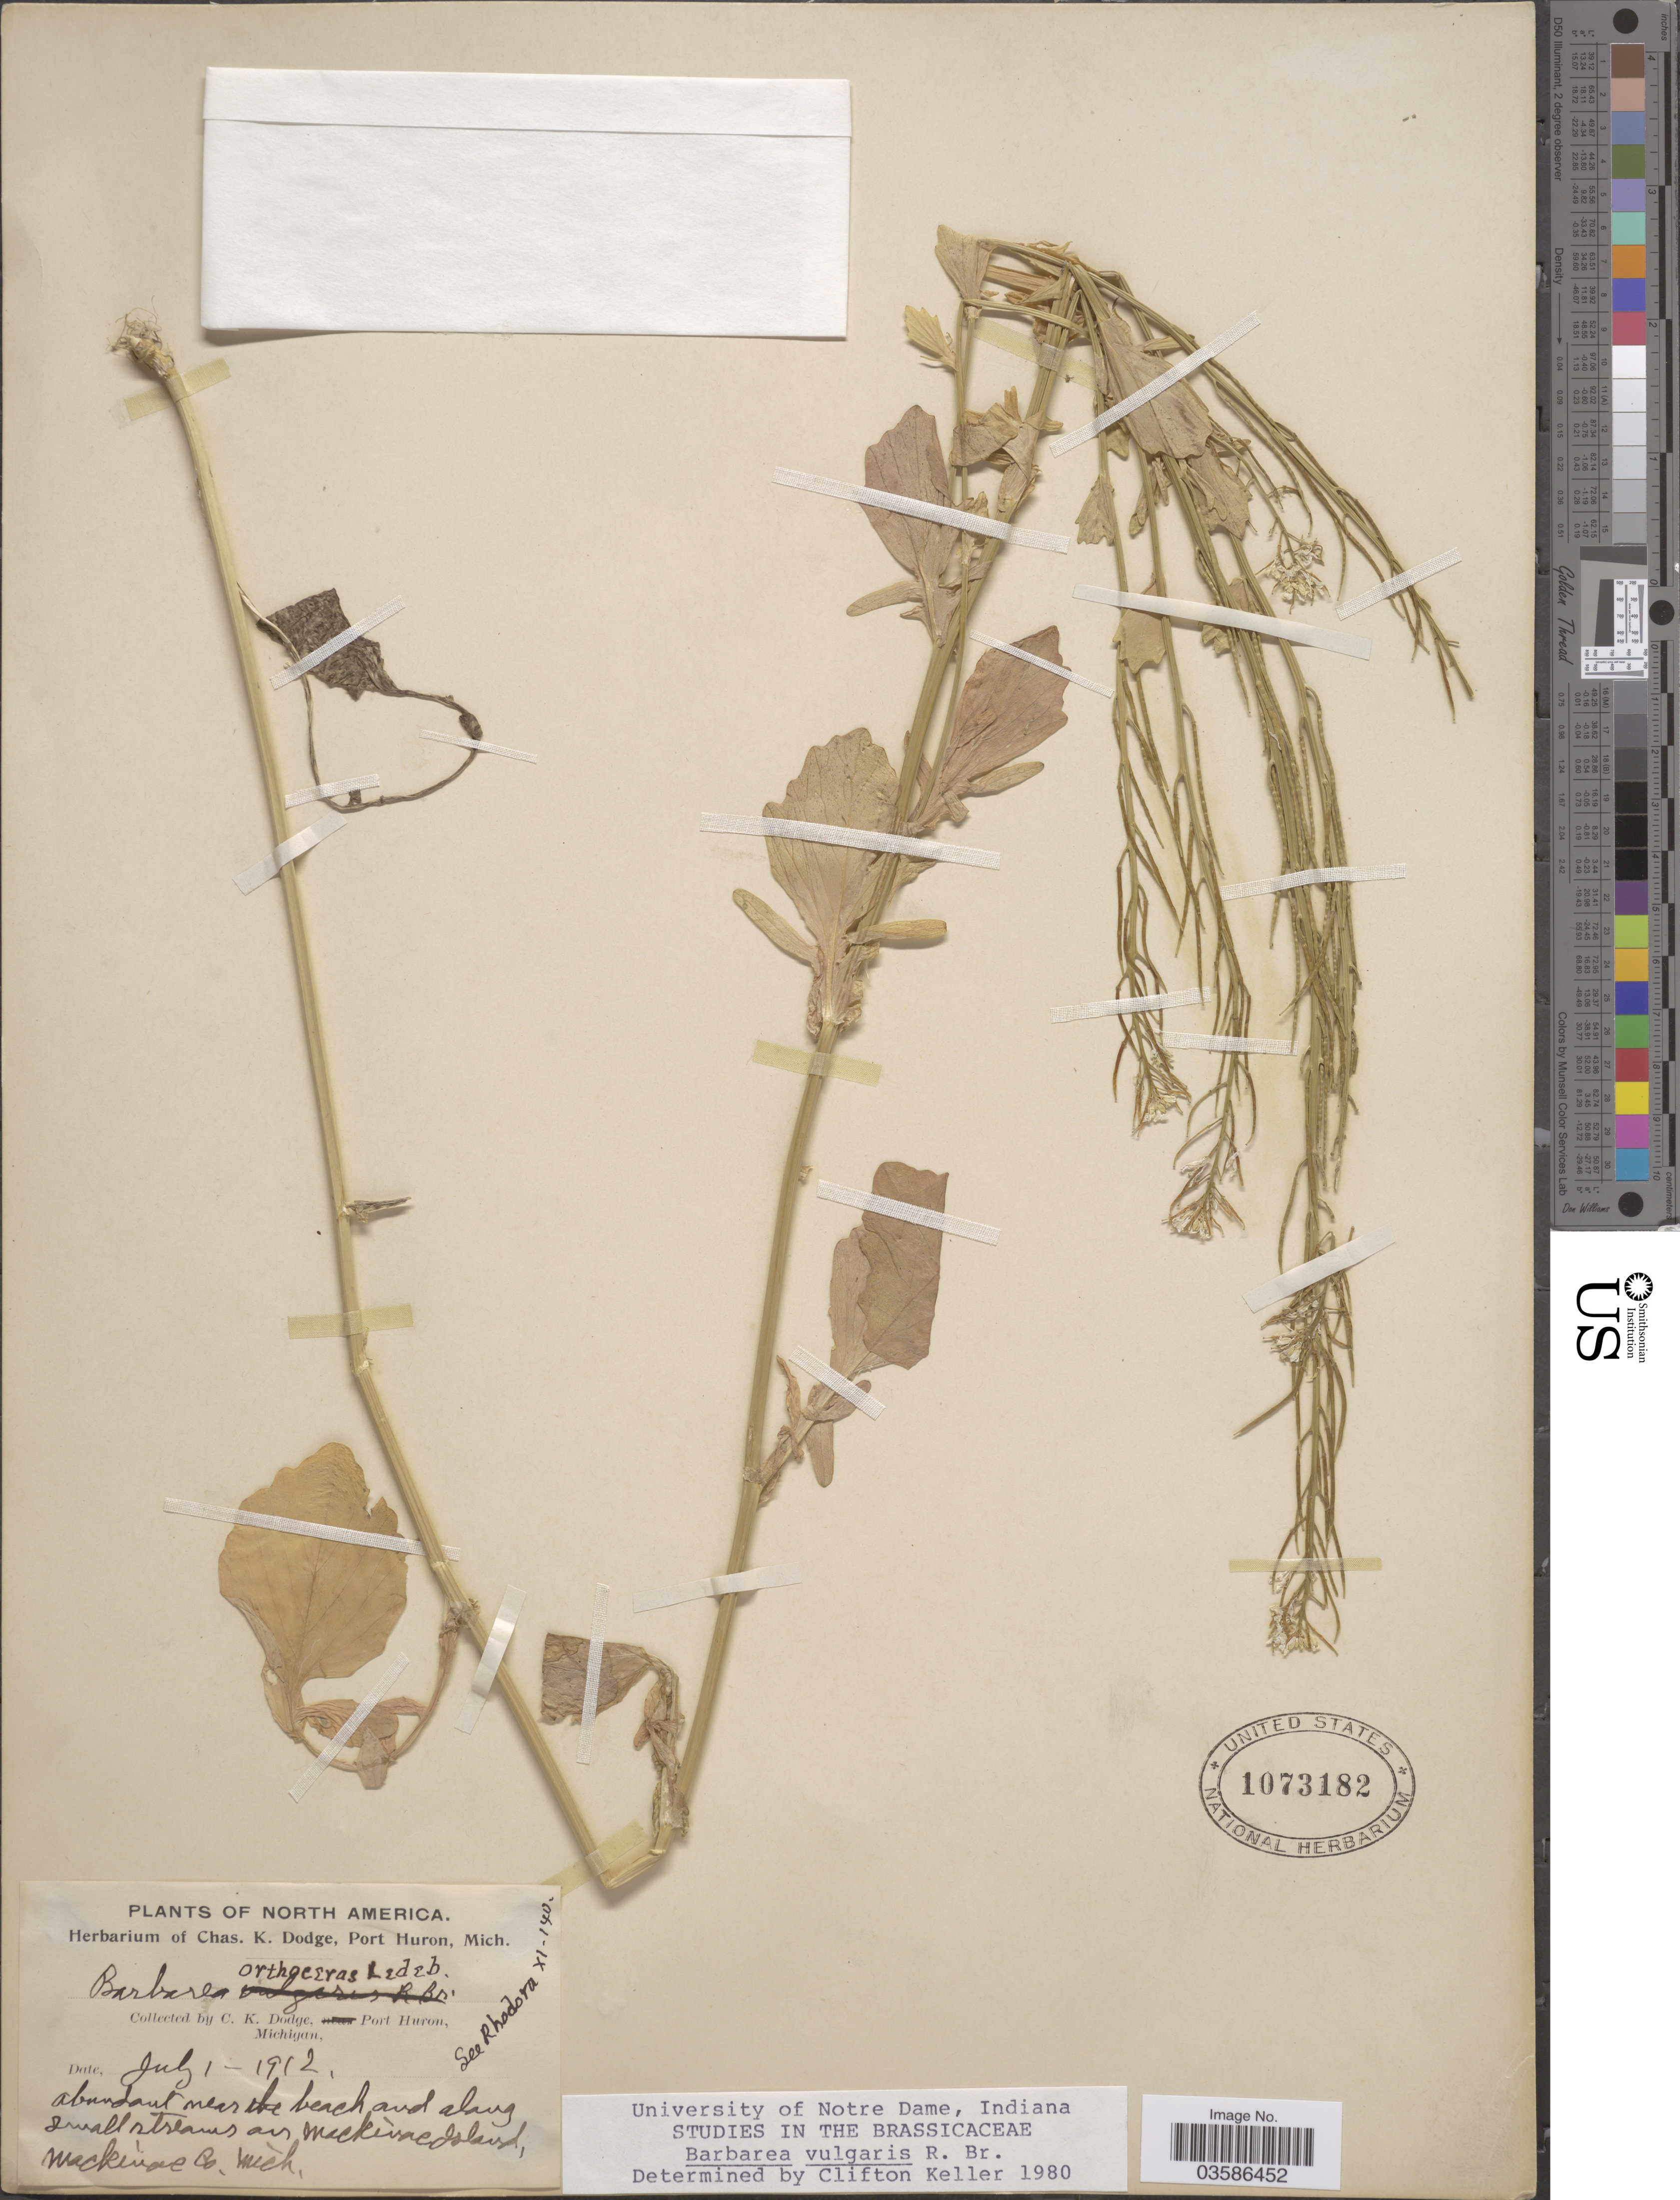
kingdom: Plantae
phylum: Tracheophyta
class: Magnoliopsida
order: Brassicales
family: Brassicaceae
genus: Barbarea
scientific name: Barbarea vulgaris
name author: W.T. Aiton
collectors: C. Dodge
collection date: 1912-07-01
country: United States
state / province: Michigan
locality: Port Huron. Along small streams on Mackinac Island, Mackinac Co.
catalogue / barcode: US 1073182